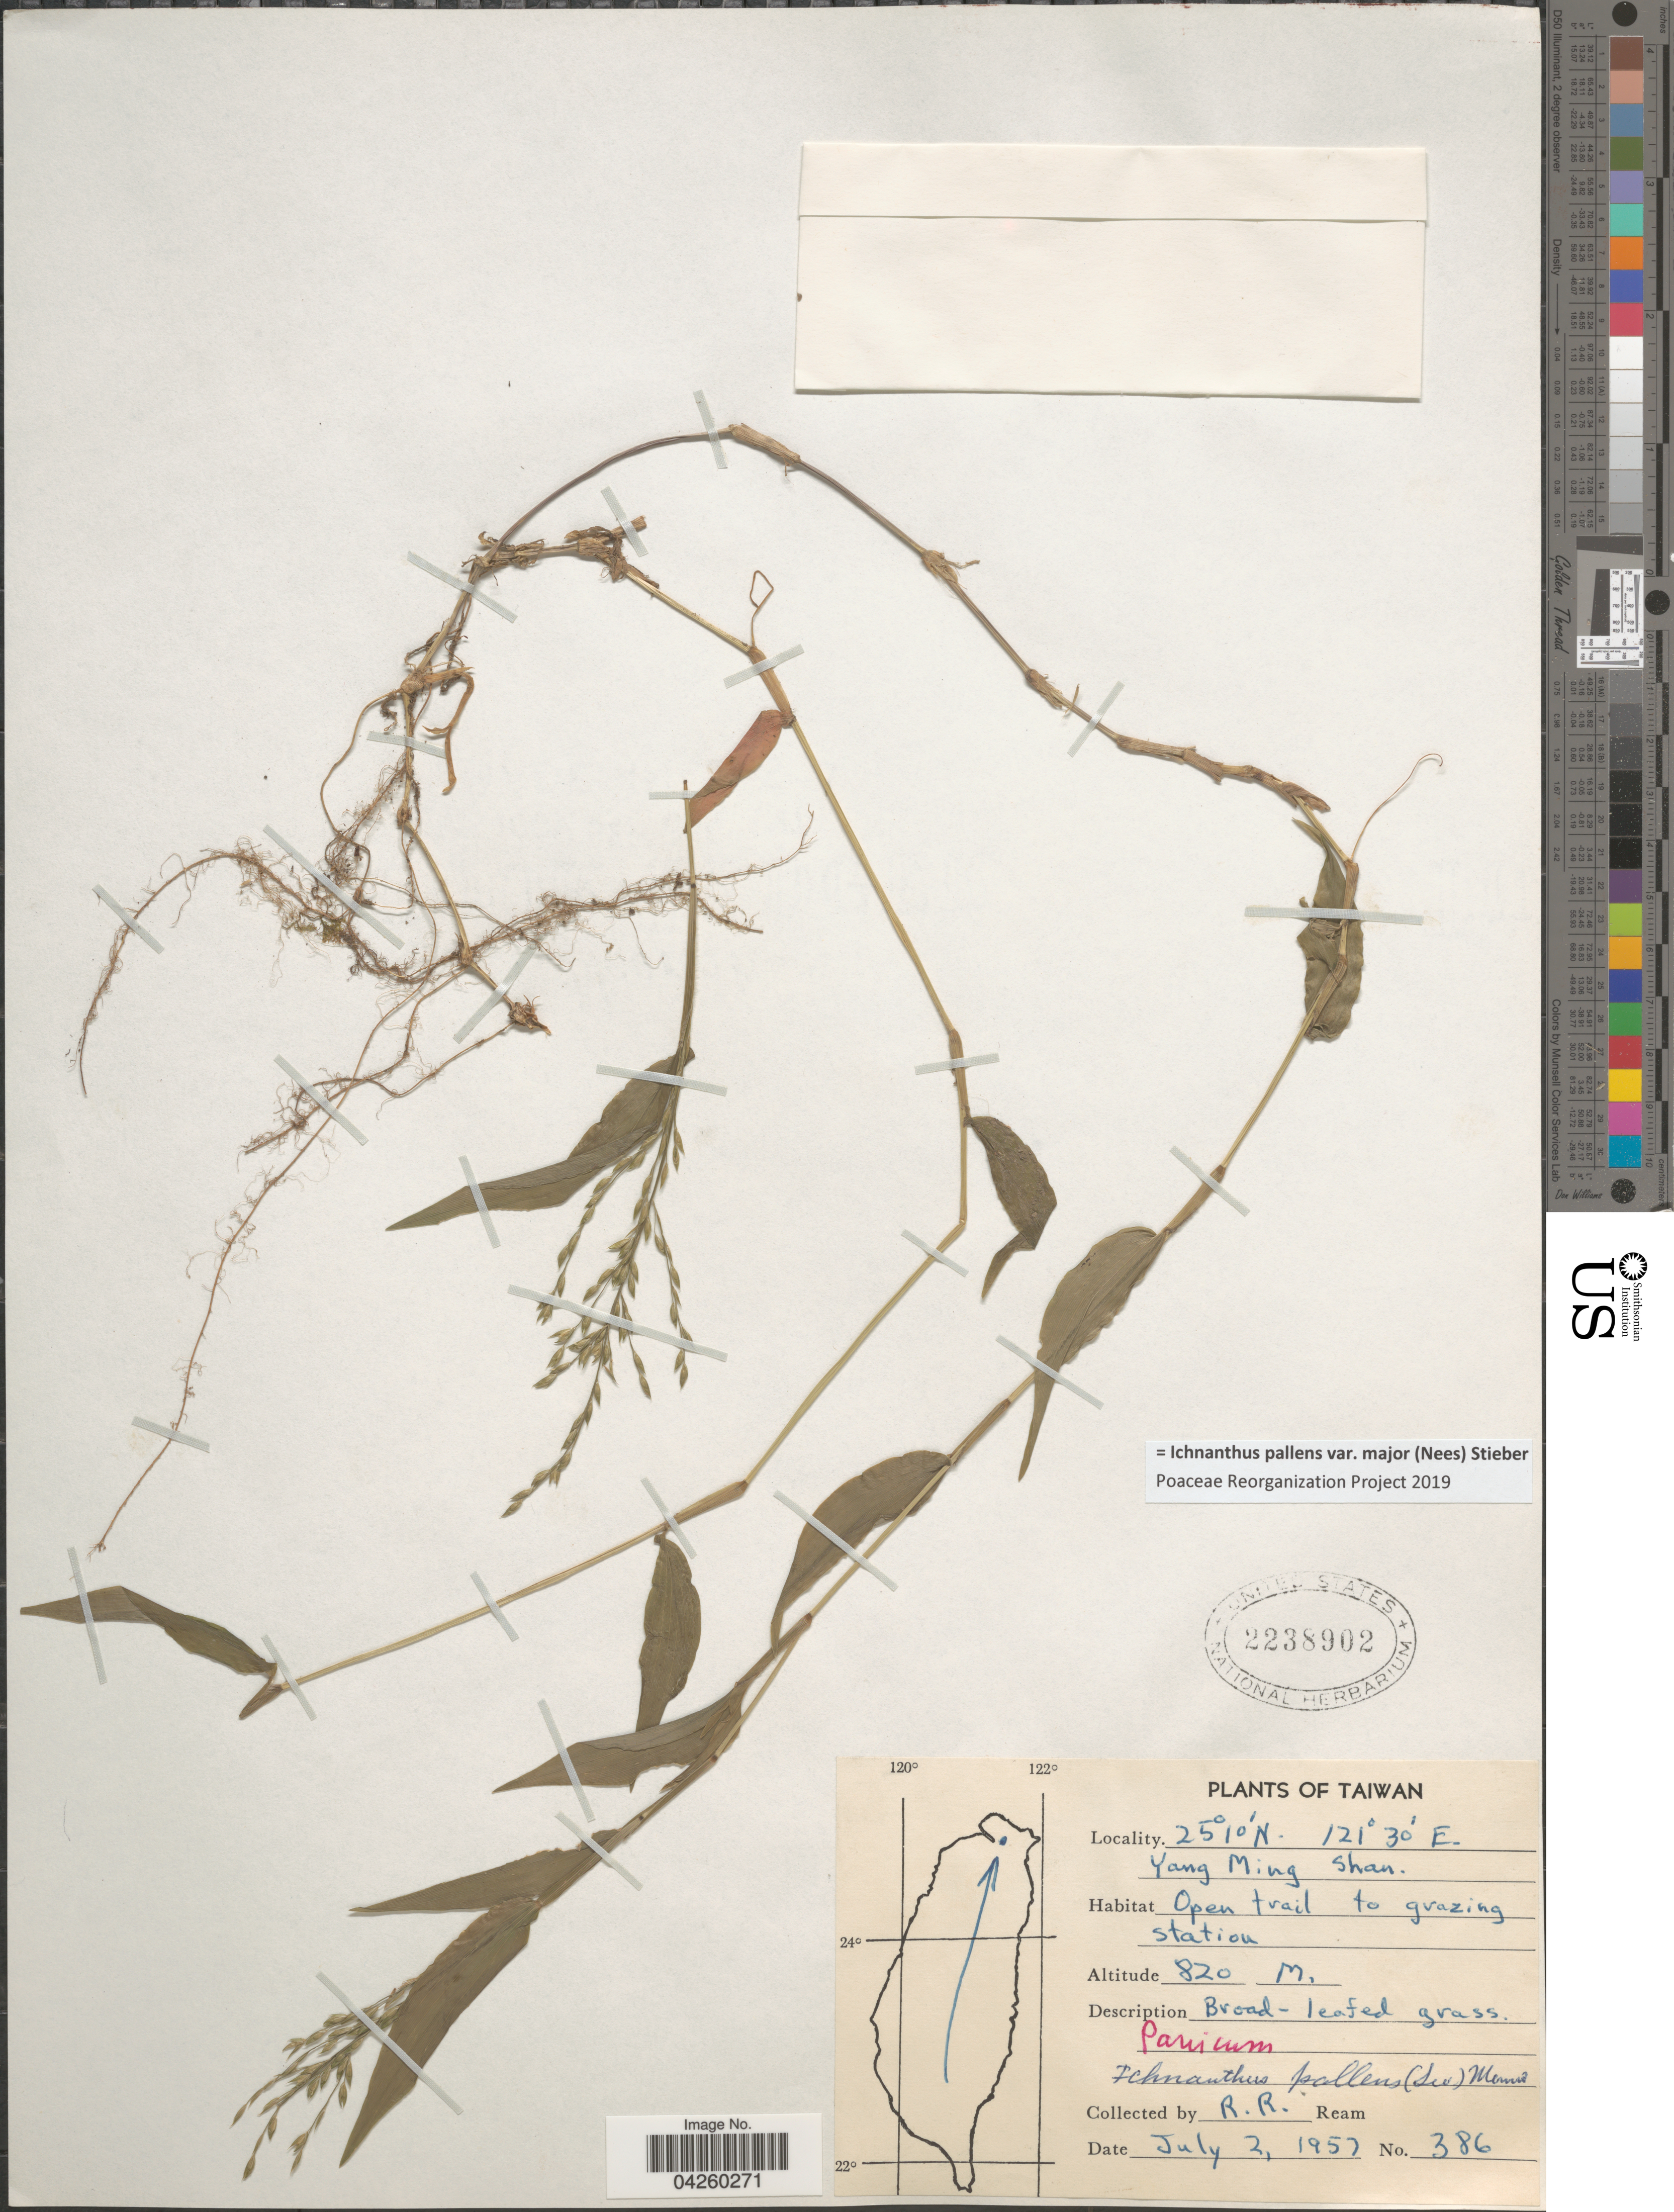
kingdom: Plantae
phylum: Tracheophyta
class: Liliopsida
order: Poales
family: Poaceae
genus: Ichnanthus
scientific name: Ichnanthus pallens var. major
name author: (Nees) Stieber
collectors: R. Ream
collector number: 386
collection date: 1957-07-02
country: Taiwan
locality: Yang Ming Shan.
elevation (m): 820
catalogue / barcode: US 2238902